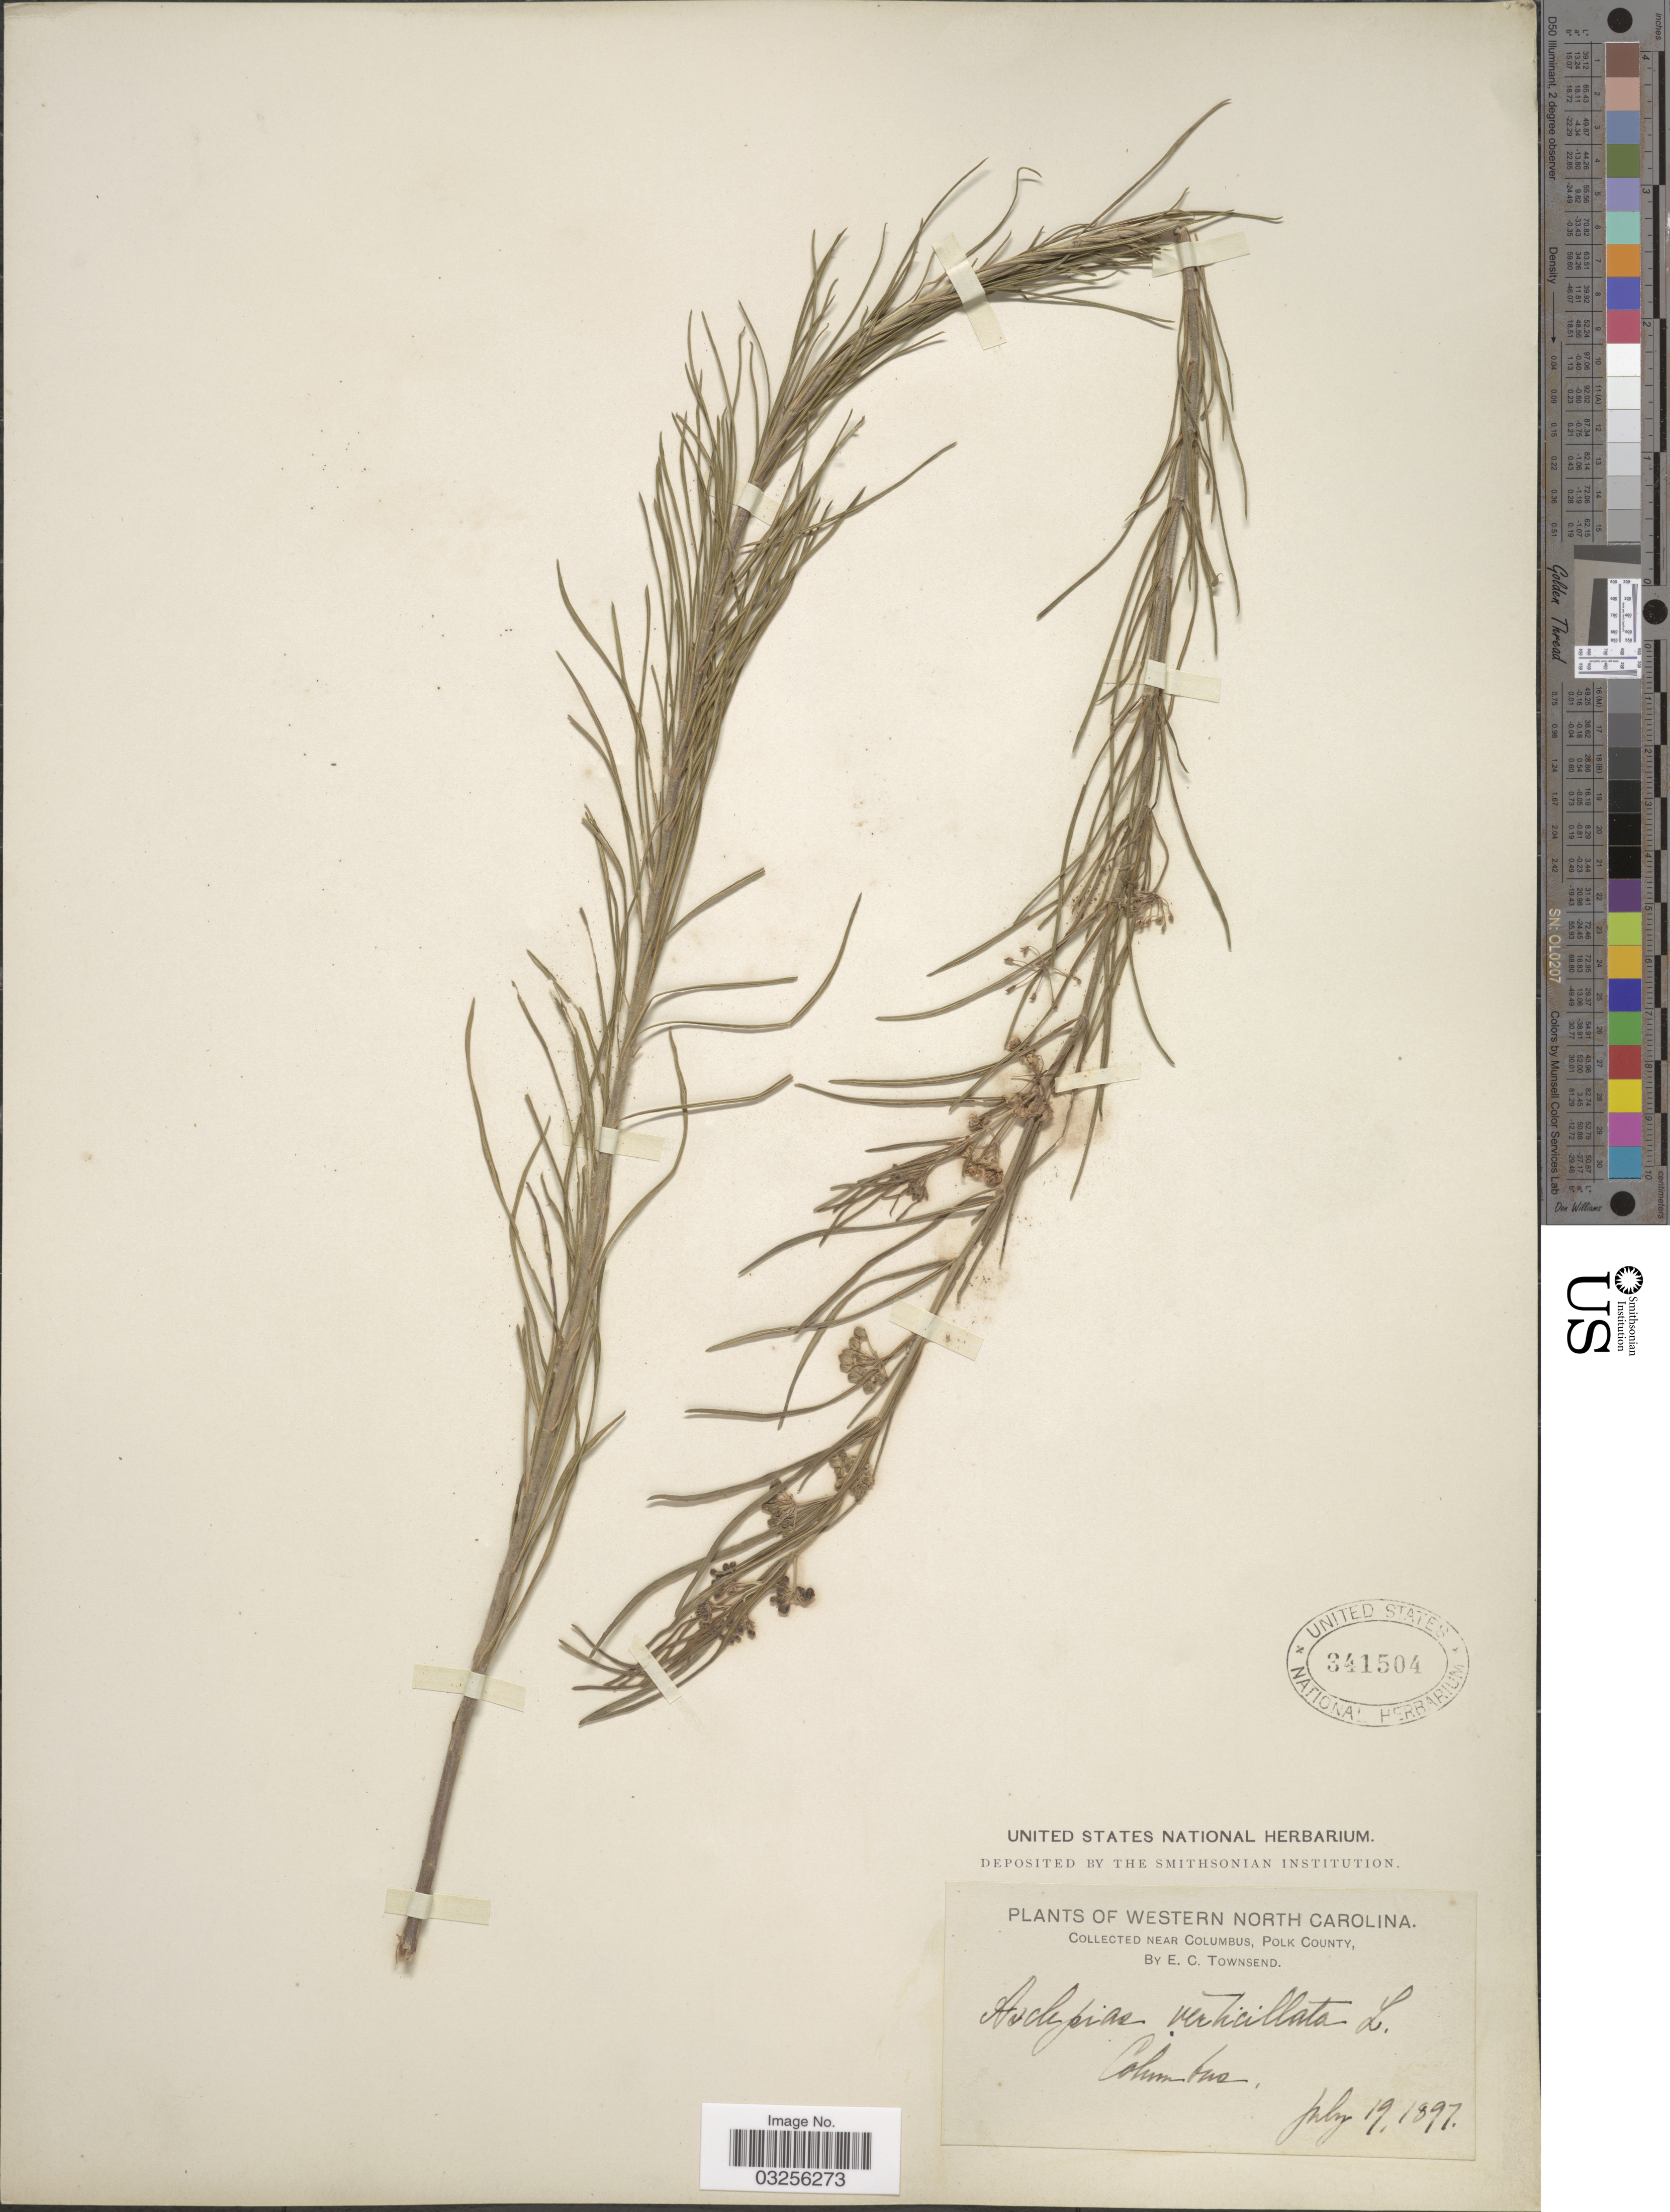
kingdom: Plantae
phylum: Tracheophyta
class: Magnoliopsida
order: Gentianales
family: Apocynaceae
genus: Asclepias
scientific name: Asclepias verticillata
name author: L.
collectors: E. C. Townsend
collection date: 1897-07-19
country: United States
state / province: North Carolina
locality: Western North Carolina. Collected near Columbus, Polk County. Columbus.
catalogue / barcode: US 341504